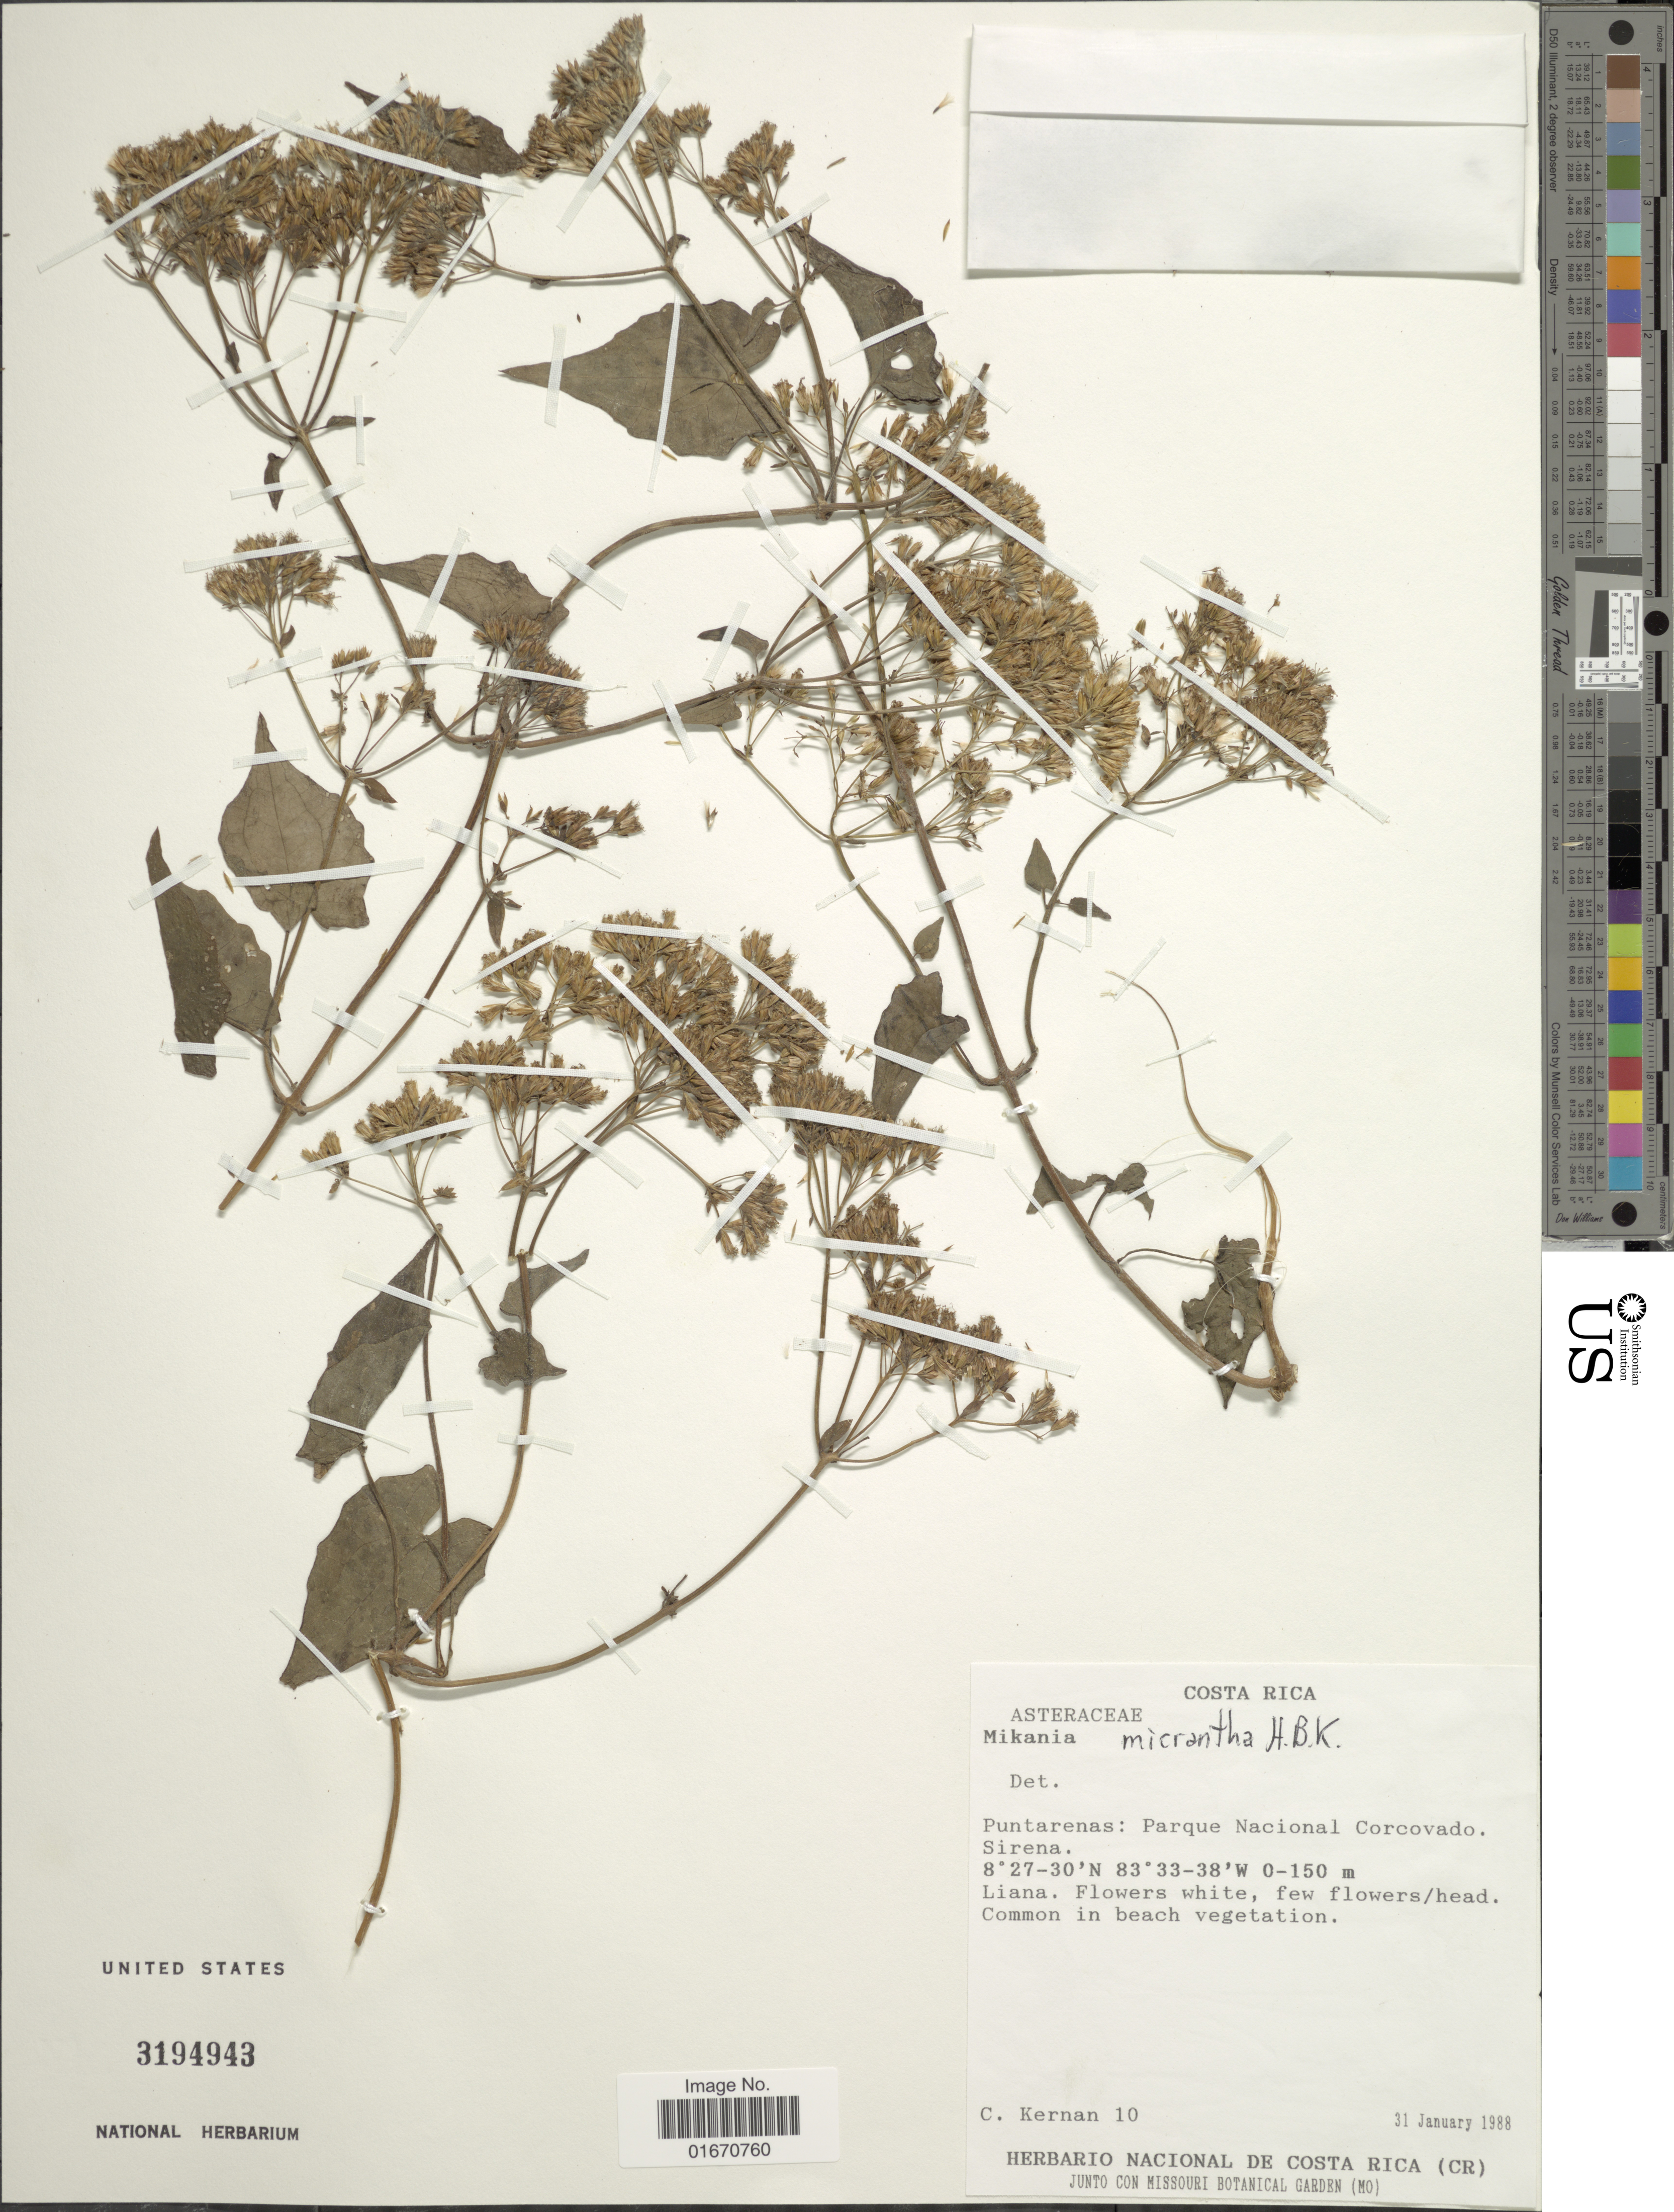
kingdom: Plantae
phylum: Tracheophyta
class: Magnoliopsida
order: Asterales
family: Asteraceae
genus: Mikania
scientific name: Mikania micrantha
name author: Kunth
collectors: C. Kernan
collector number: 10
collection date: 1988-01-31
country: Costa Rica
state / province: Puntarenas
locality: Parque Nacional Corcovado Sirena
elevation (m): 0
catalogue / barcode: US 3194943